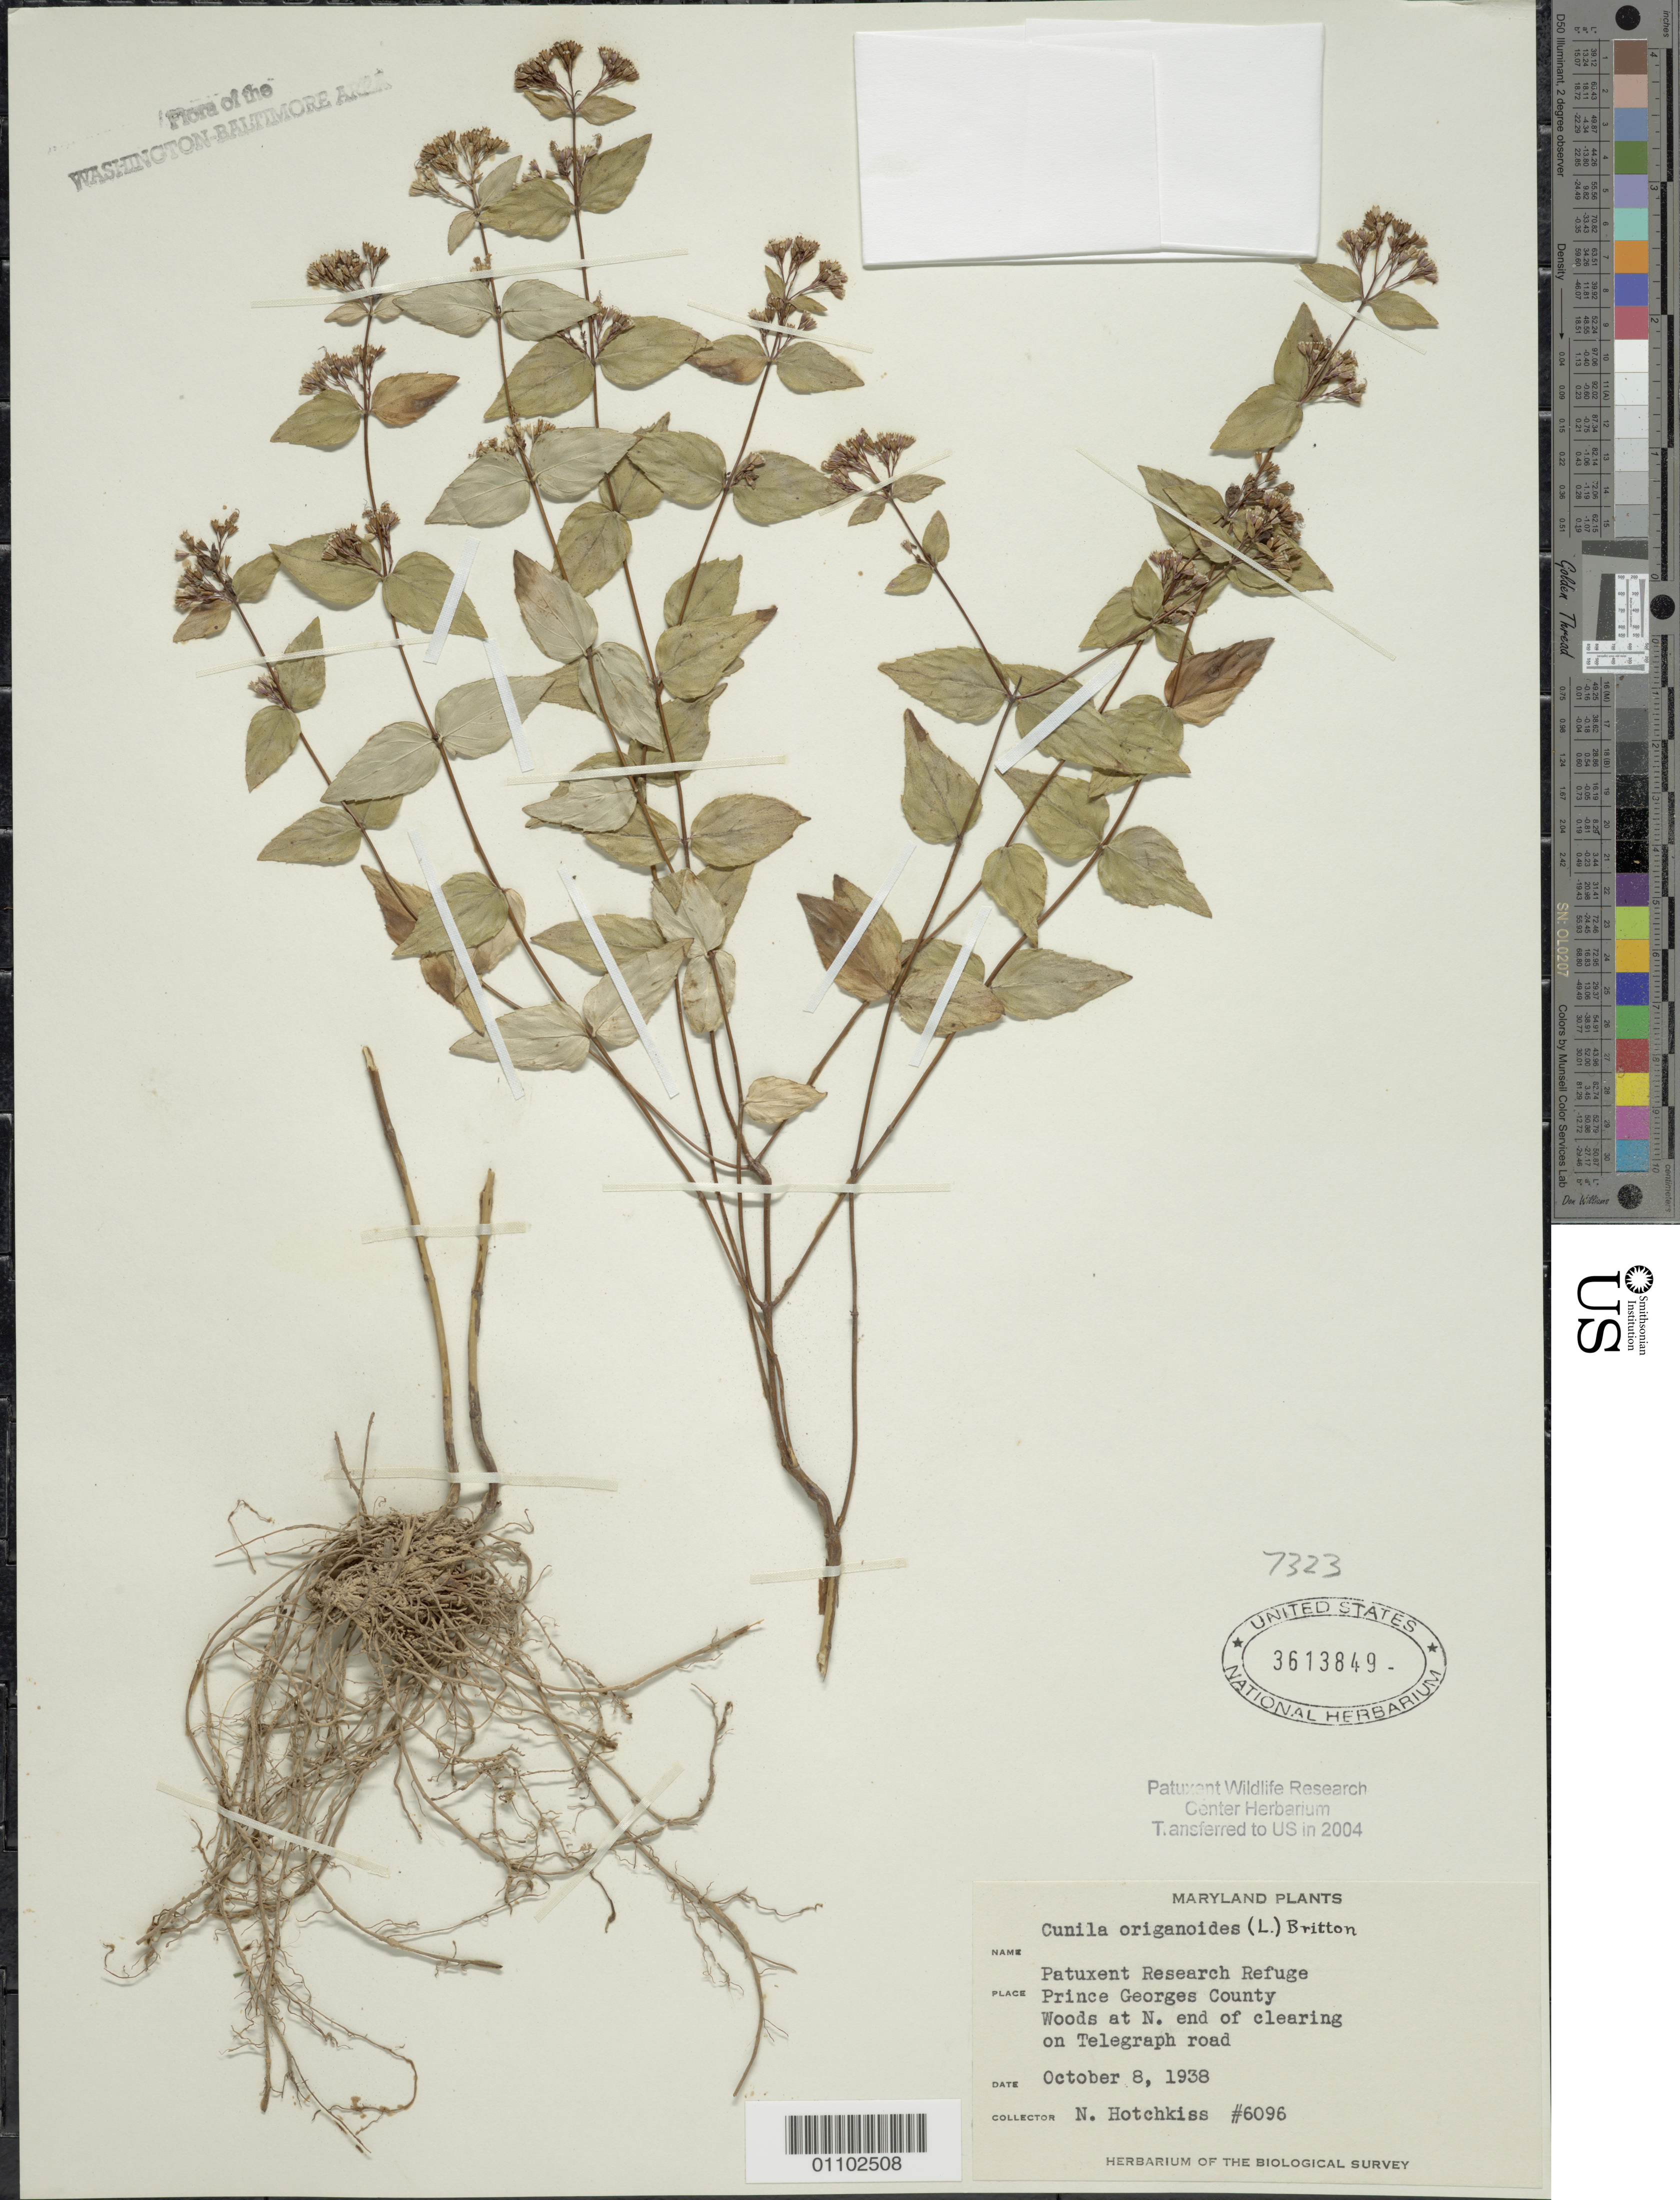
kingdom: Plantae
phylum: Tracheophyta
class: Magnoliopsida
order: Lamiales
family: Lamiaceae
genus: Cunila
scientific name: Cunila origanoides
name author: (L.) Britton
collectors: N. Hotchkiss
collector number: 6096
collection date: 1938-10-08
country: United States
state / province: Maryland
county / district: Prince George's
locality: Patuxent Research Refuge, N. end of clearing on Telegraph road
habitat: woods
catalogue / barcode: US 3613849